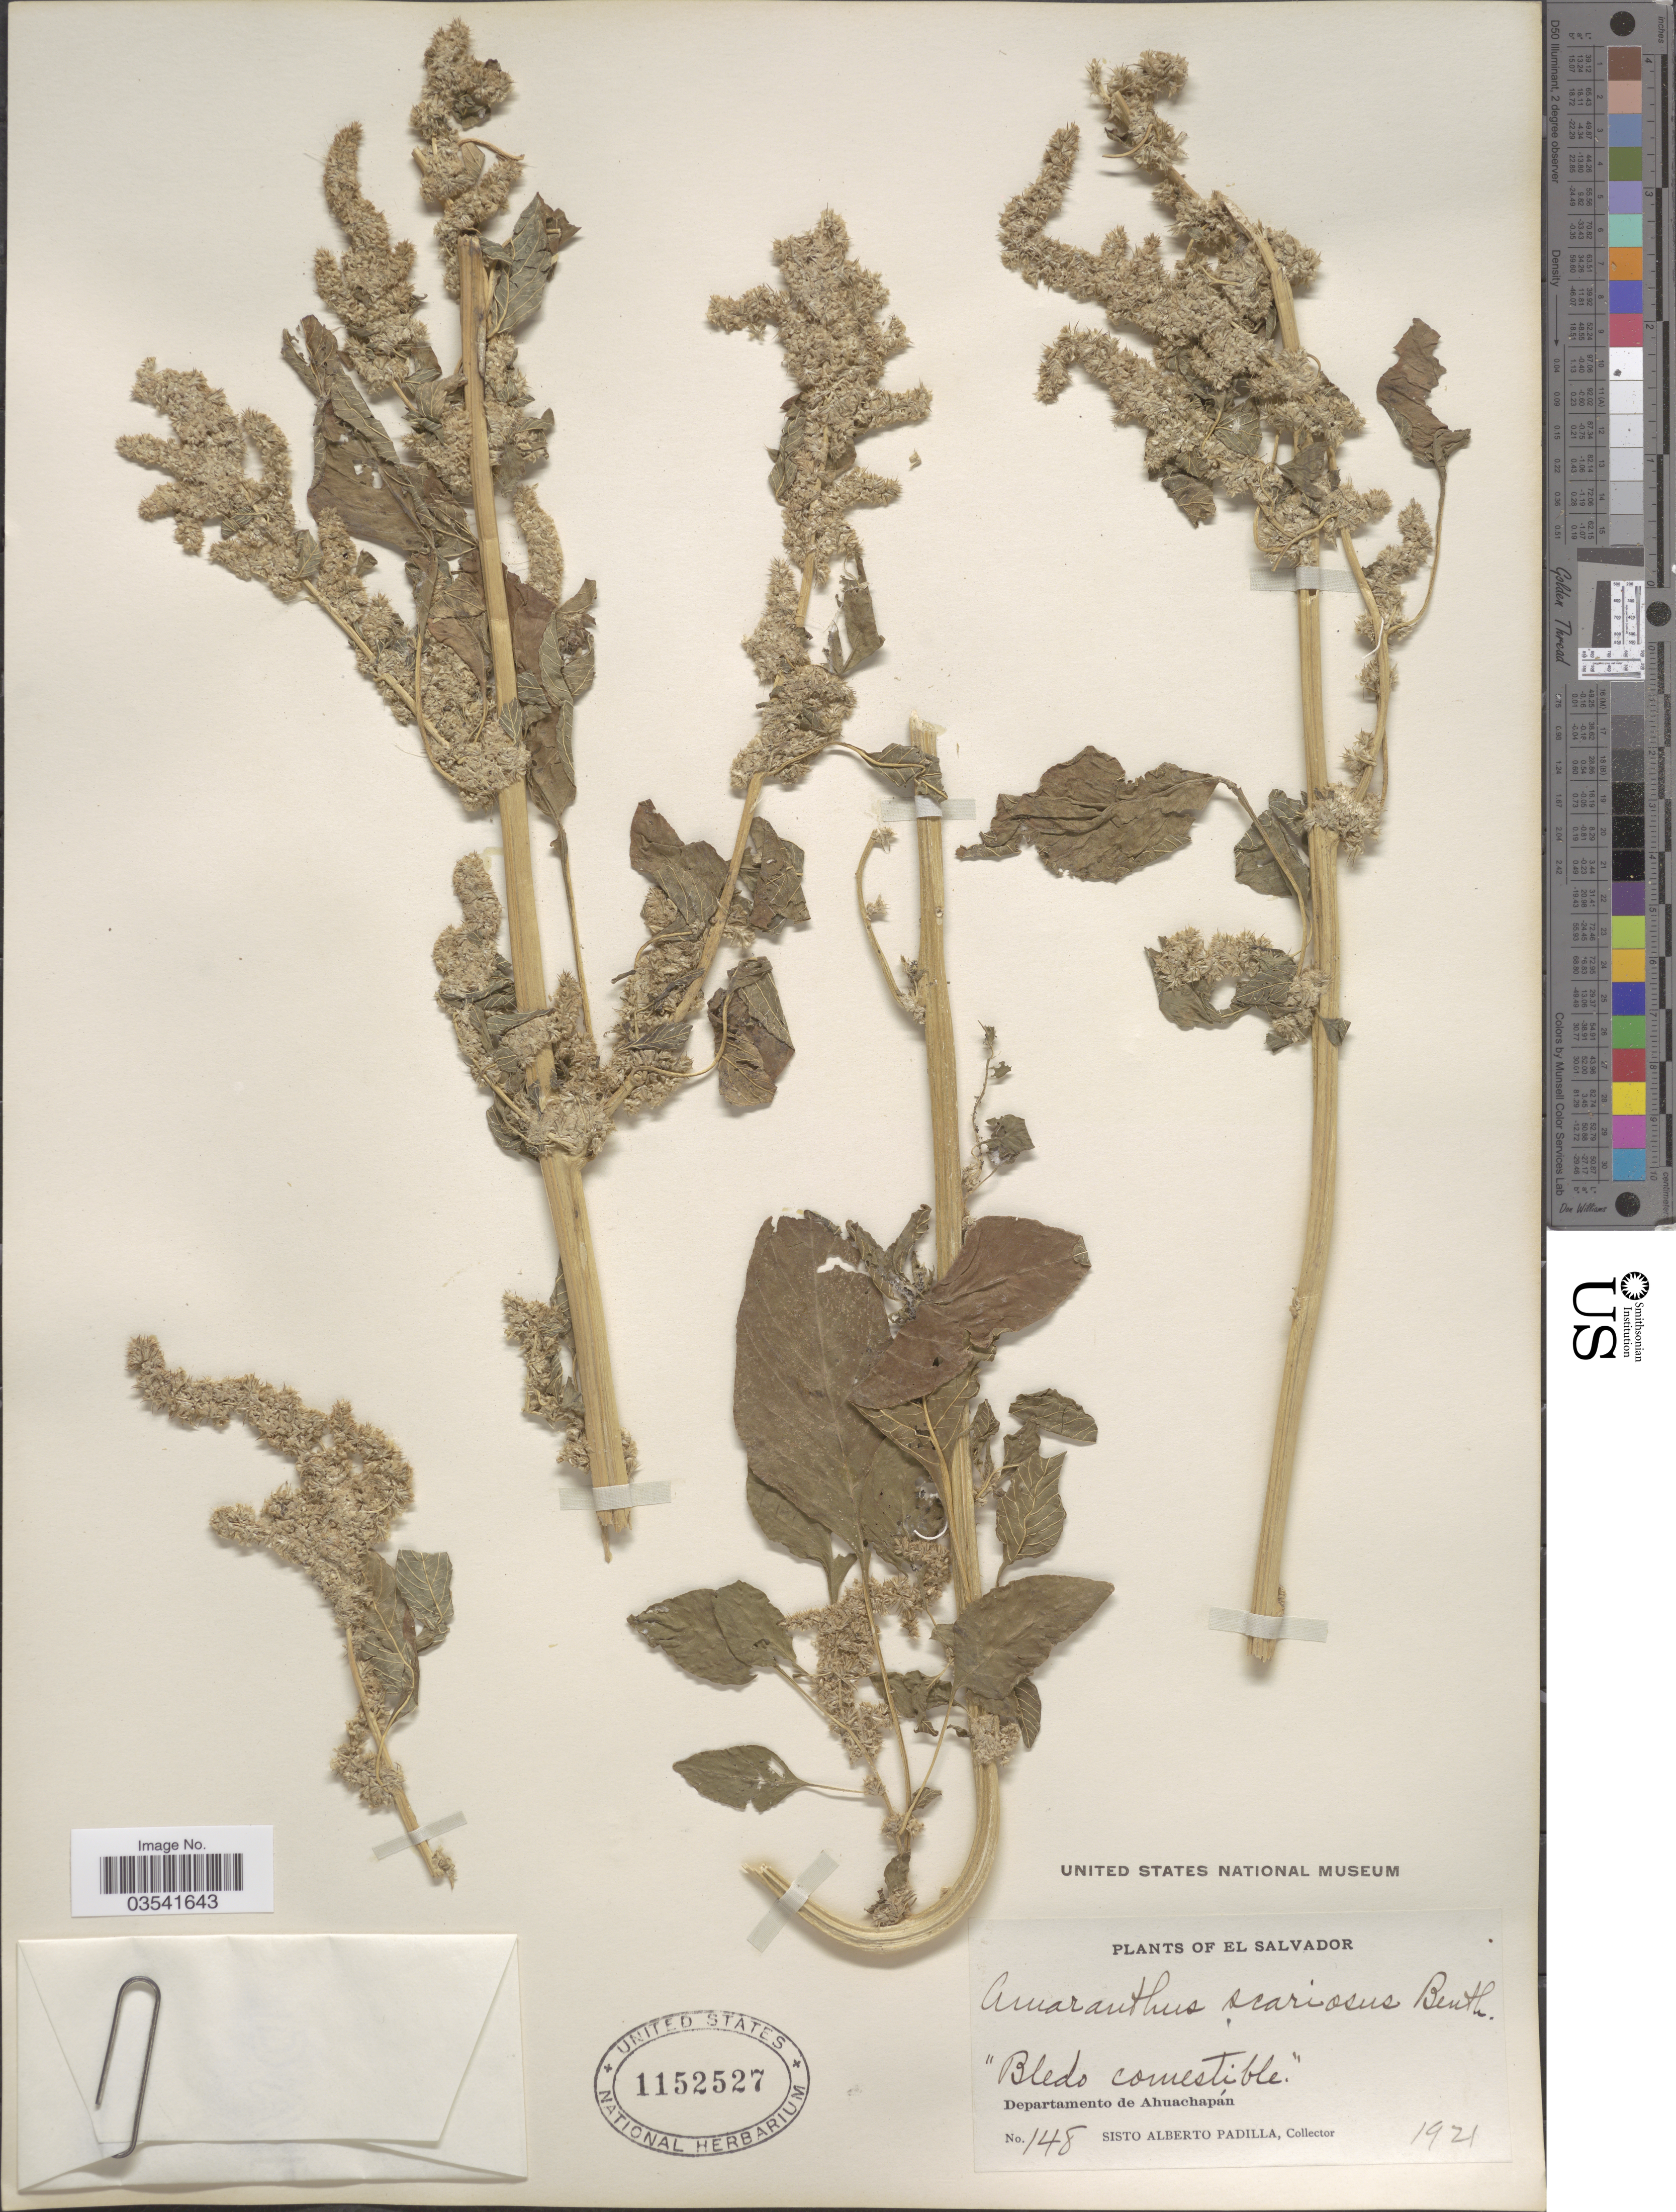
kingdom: Plantae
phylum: Tracheophyta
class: Magnoliopsida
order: Caryophyllales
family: Amaranthaceae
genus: Amaranthus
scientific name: Amaranthus scariosus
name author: Benth.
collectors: S. A. Padilla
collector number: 148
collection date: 1921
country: El Salvador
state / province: Ahuachapan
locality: Departamento de Ahuachapán.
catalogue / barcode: US 1152527